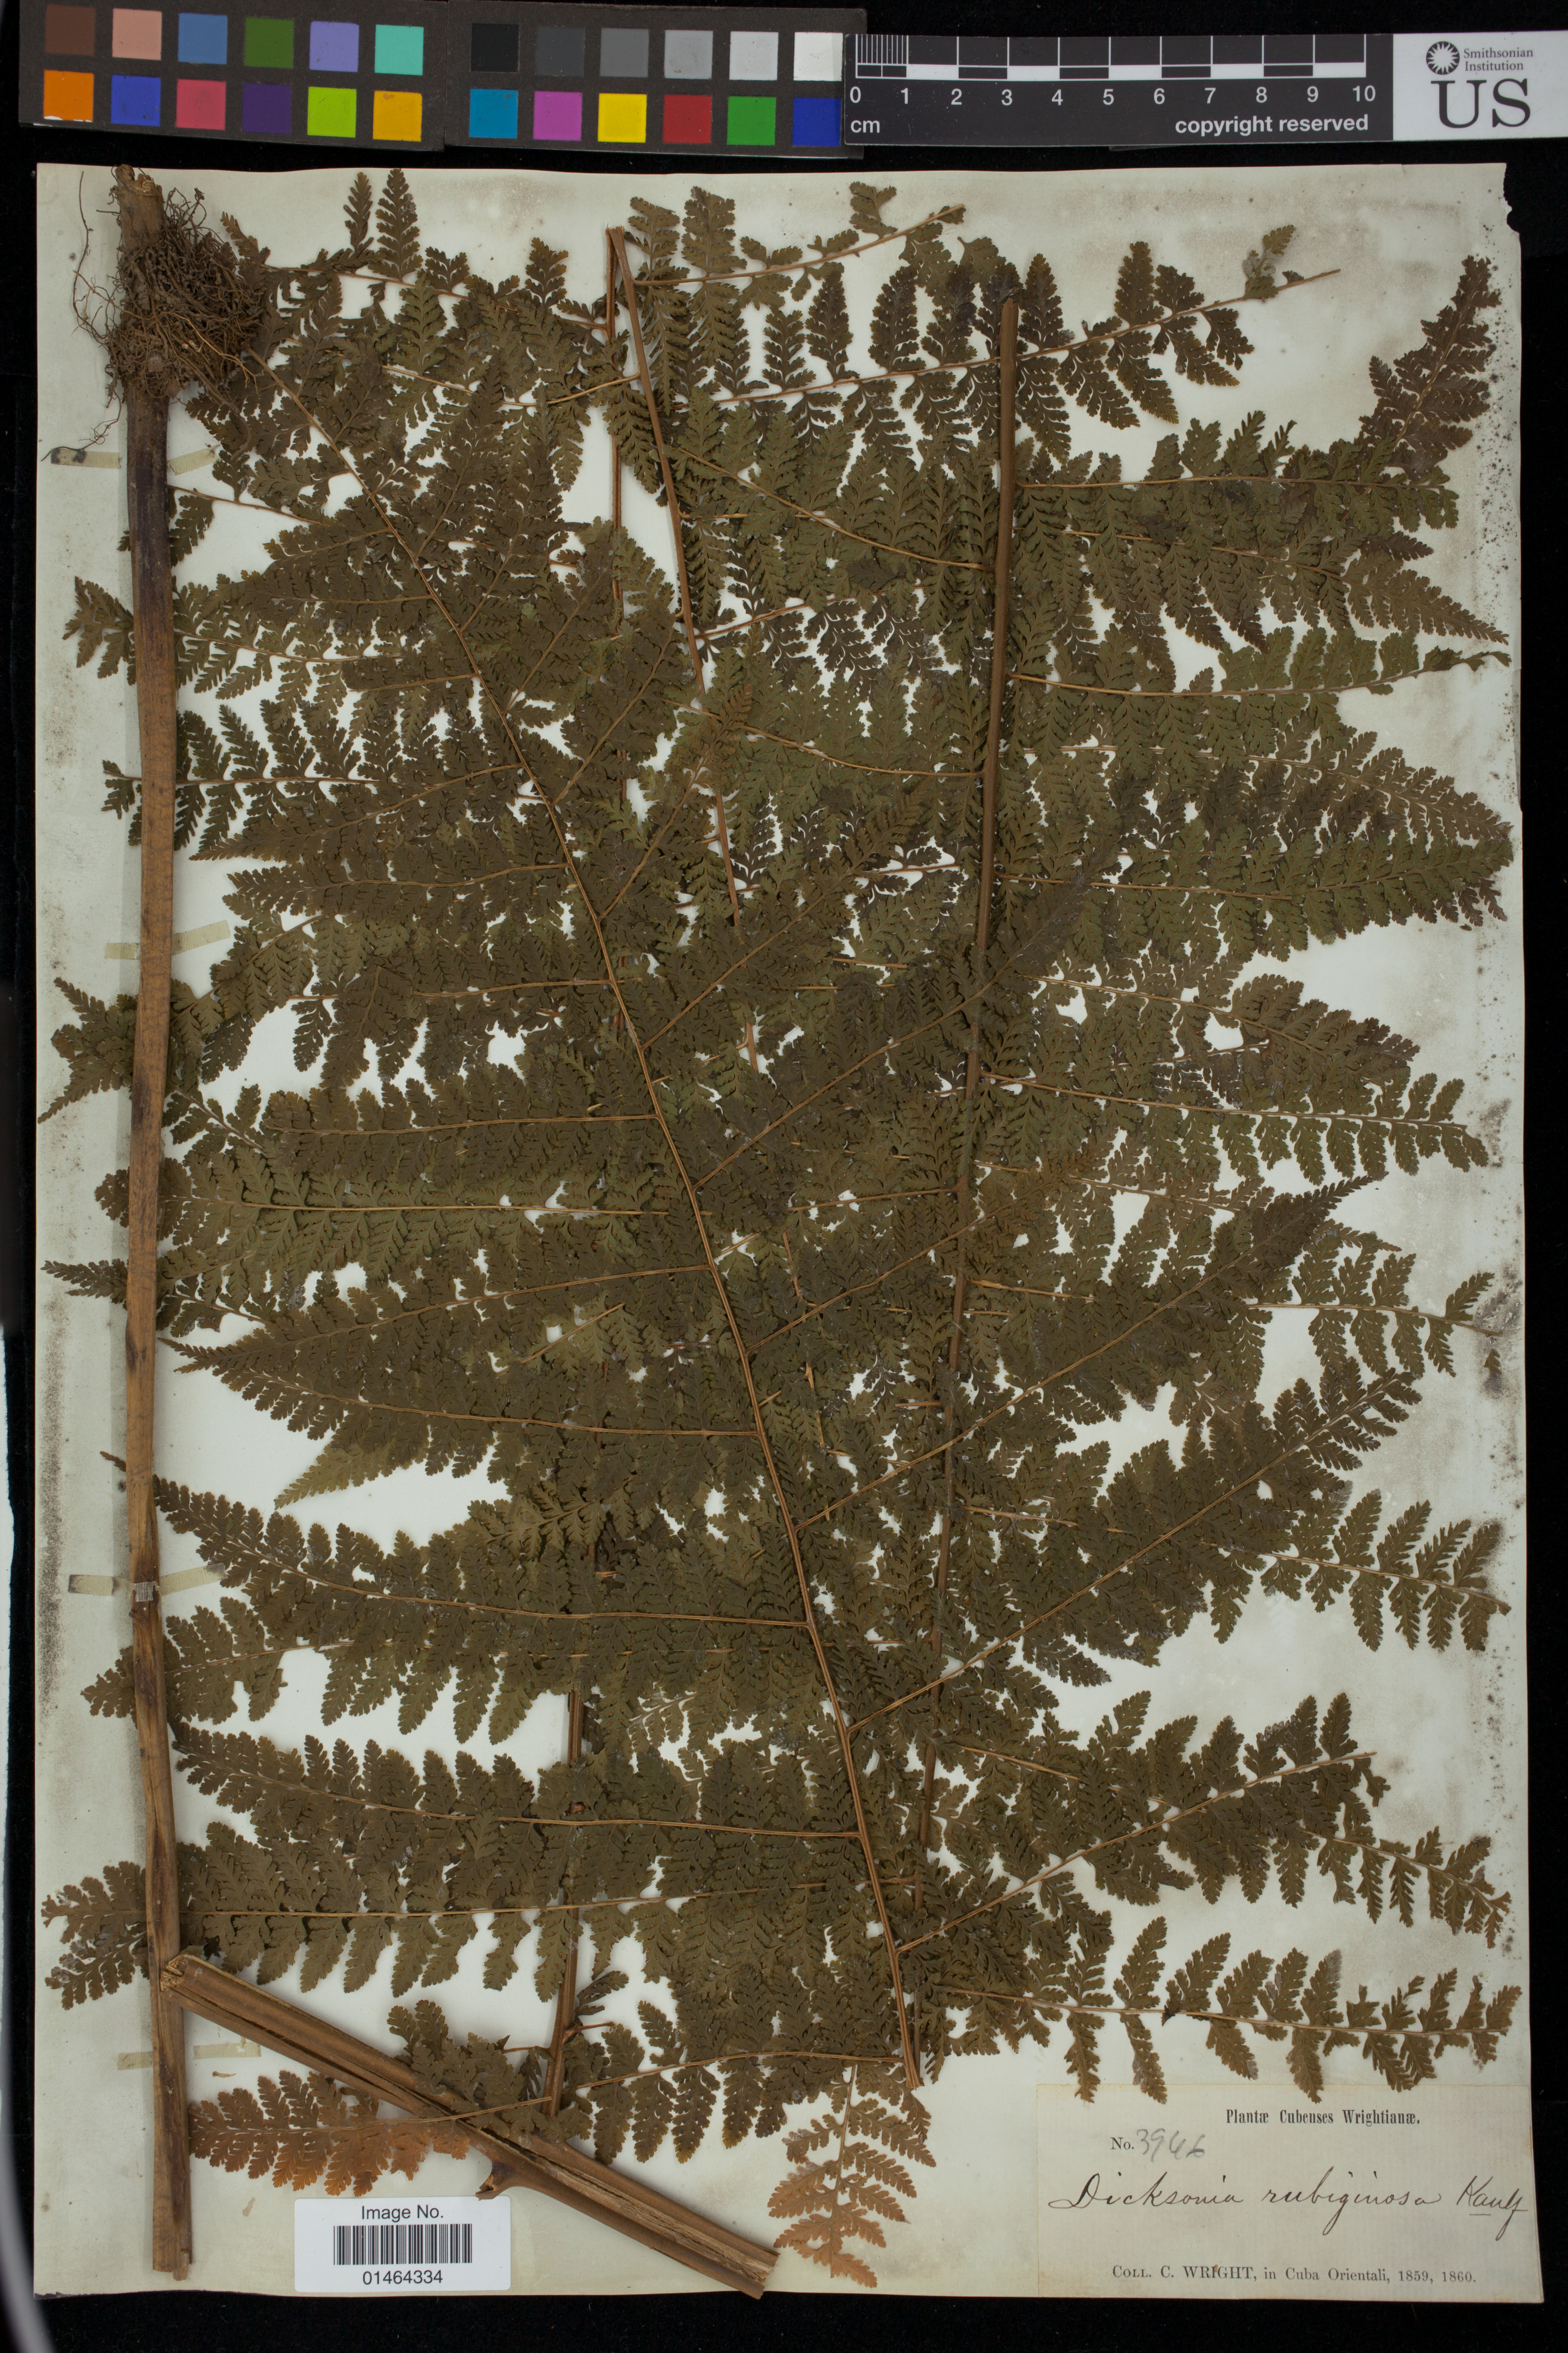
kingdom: Plantae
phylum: Tracheophyta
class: Polypodiopsida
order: Polypodiales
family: Dennstaedtiaceae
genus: Dennstaedtia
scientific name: Dennstaedtia cicutaria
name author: (Sw.) T. Moore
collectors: C. Wright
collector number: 3946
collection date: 1859/1860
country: Cuba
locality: Orientali